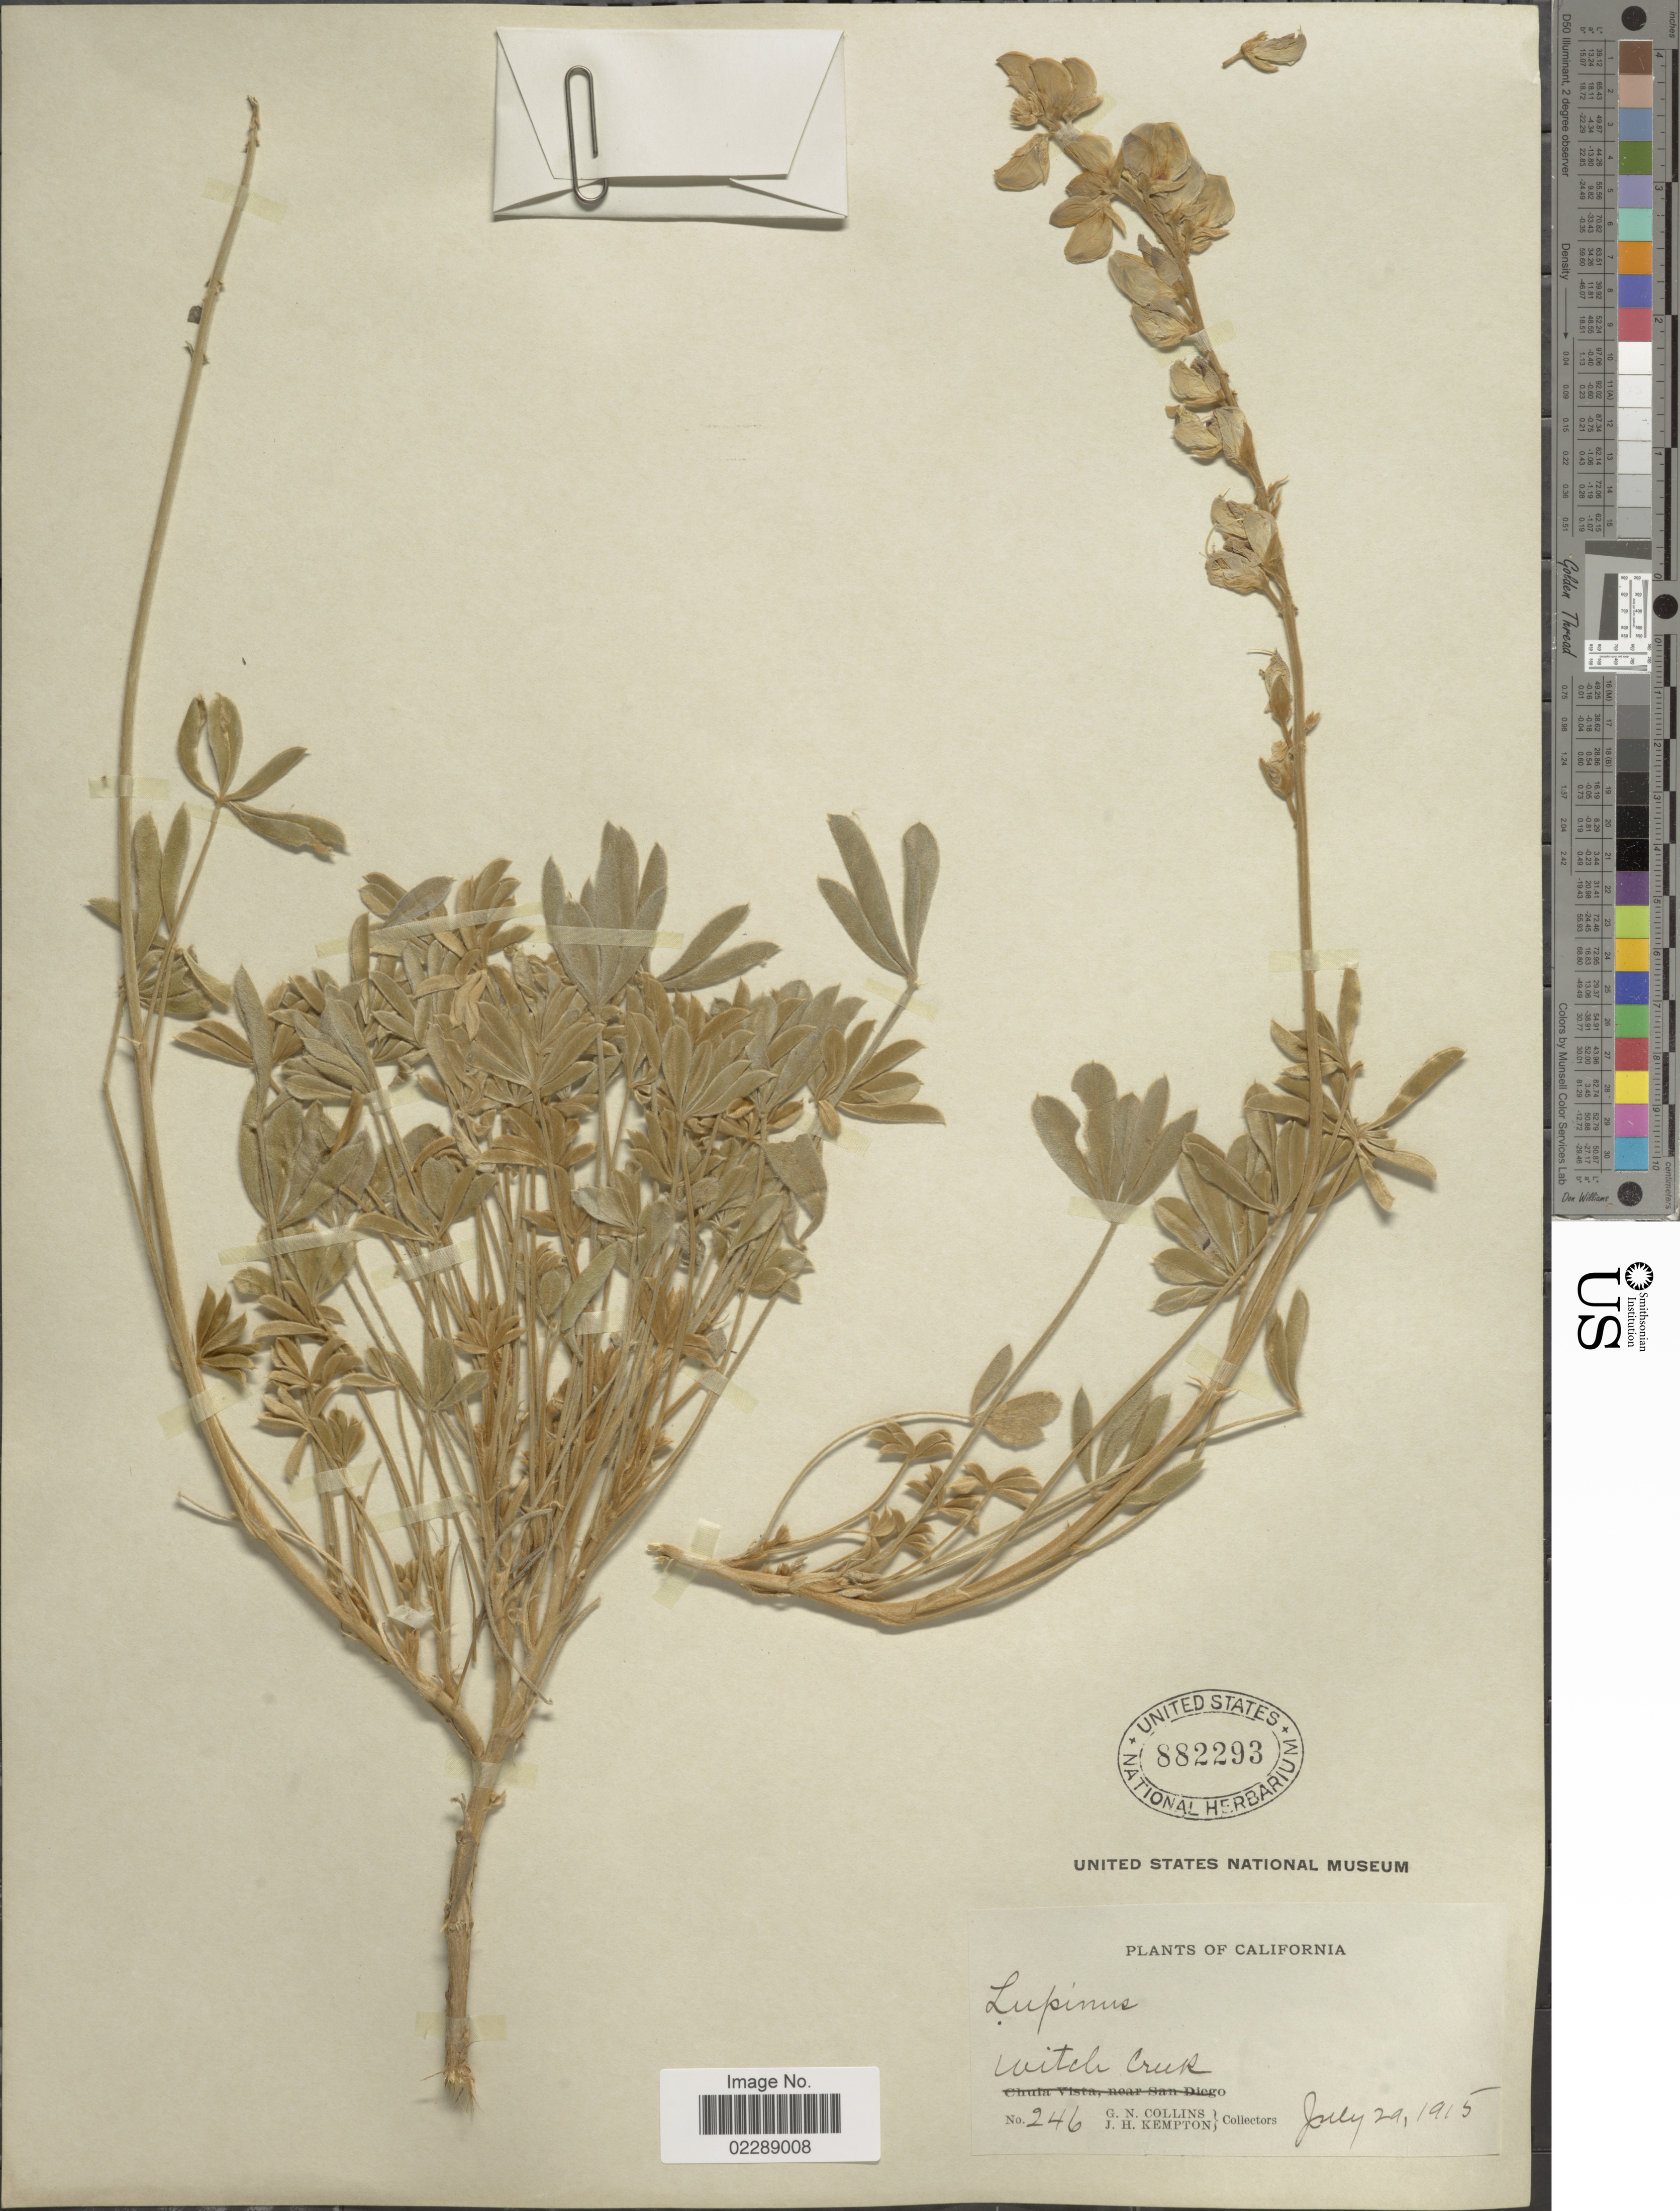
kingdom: Plantae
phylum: Tracheophyta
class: Magnoliopsida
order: Fabales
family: Fabaceae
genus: Lupinus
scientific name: Lupinus sp.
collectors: G. Collins & J. H. Kempton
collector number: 246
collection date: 1915-07-29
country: United States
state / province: California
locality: Witch Creek,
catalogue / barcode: US 882293